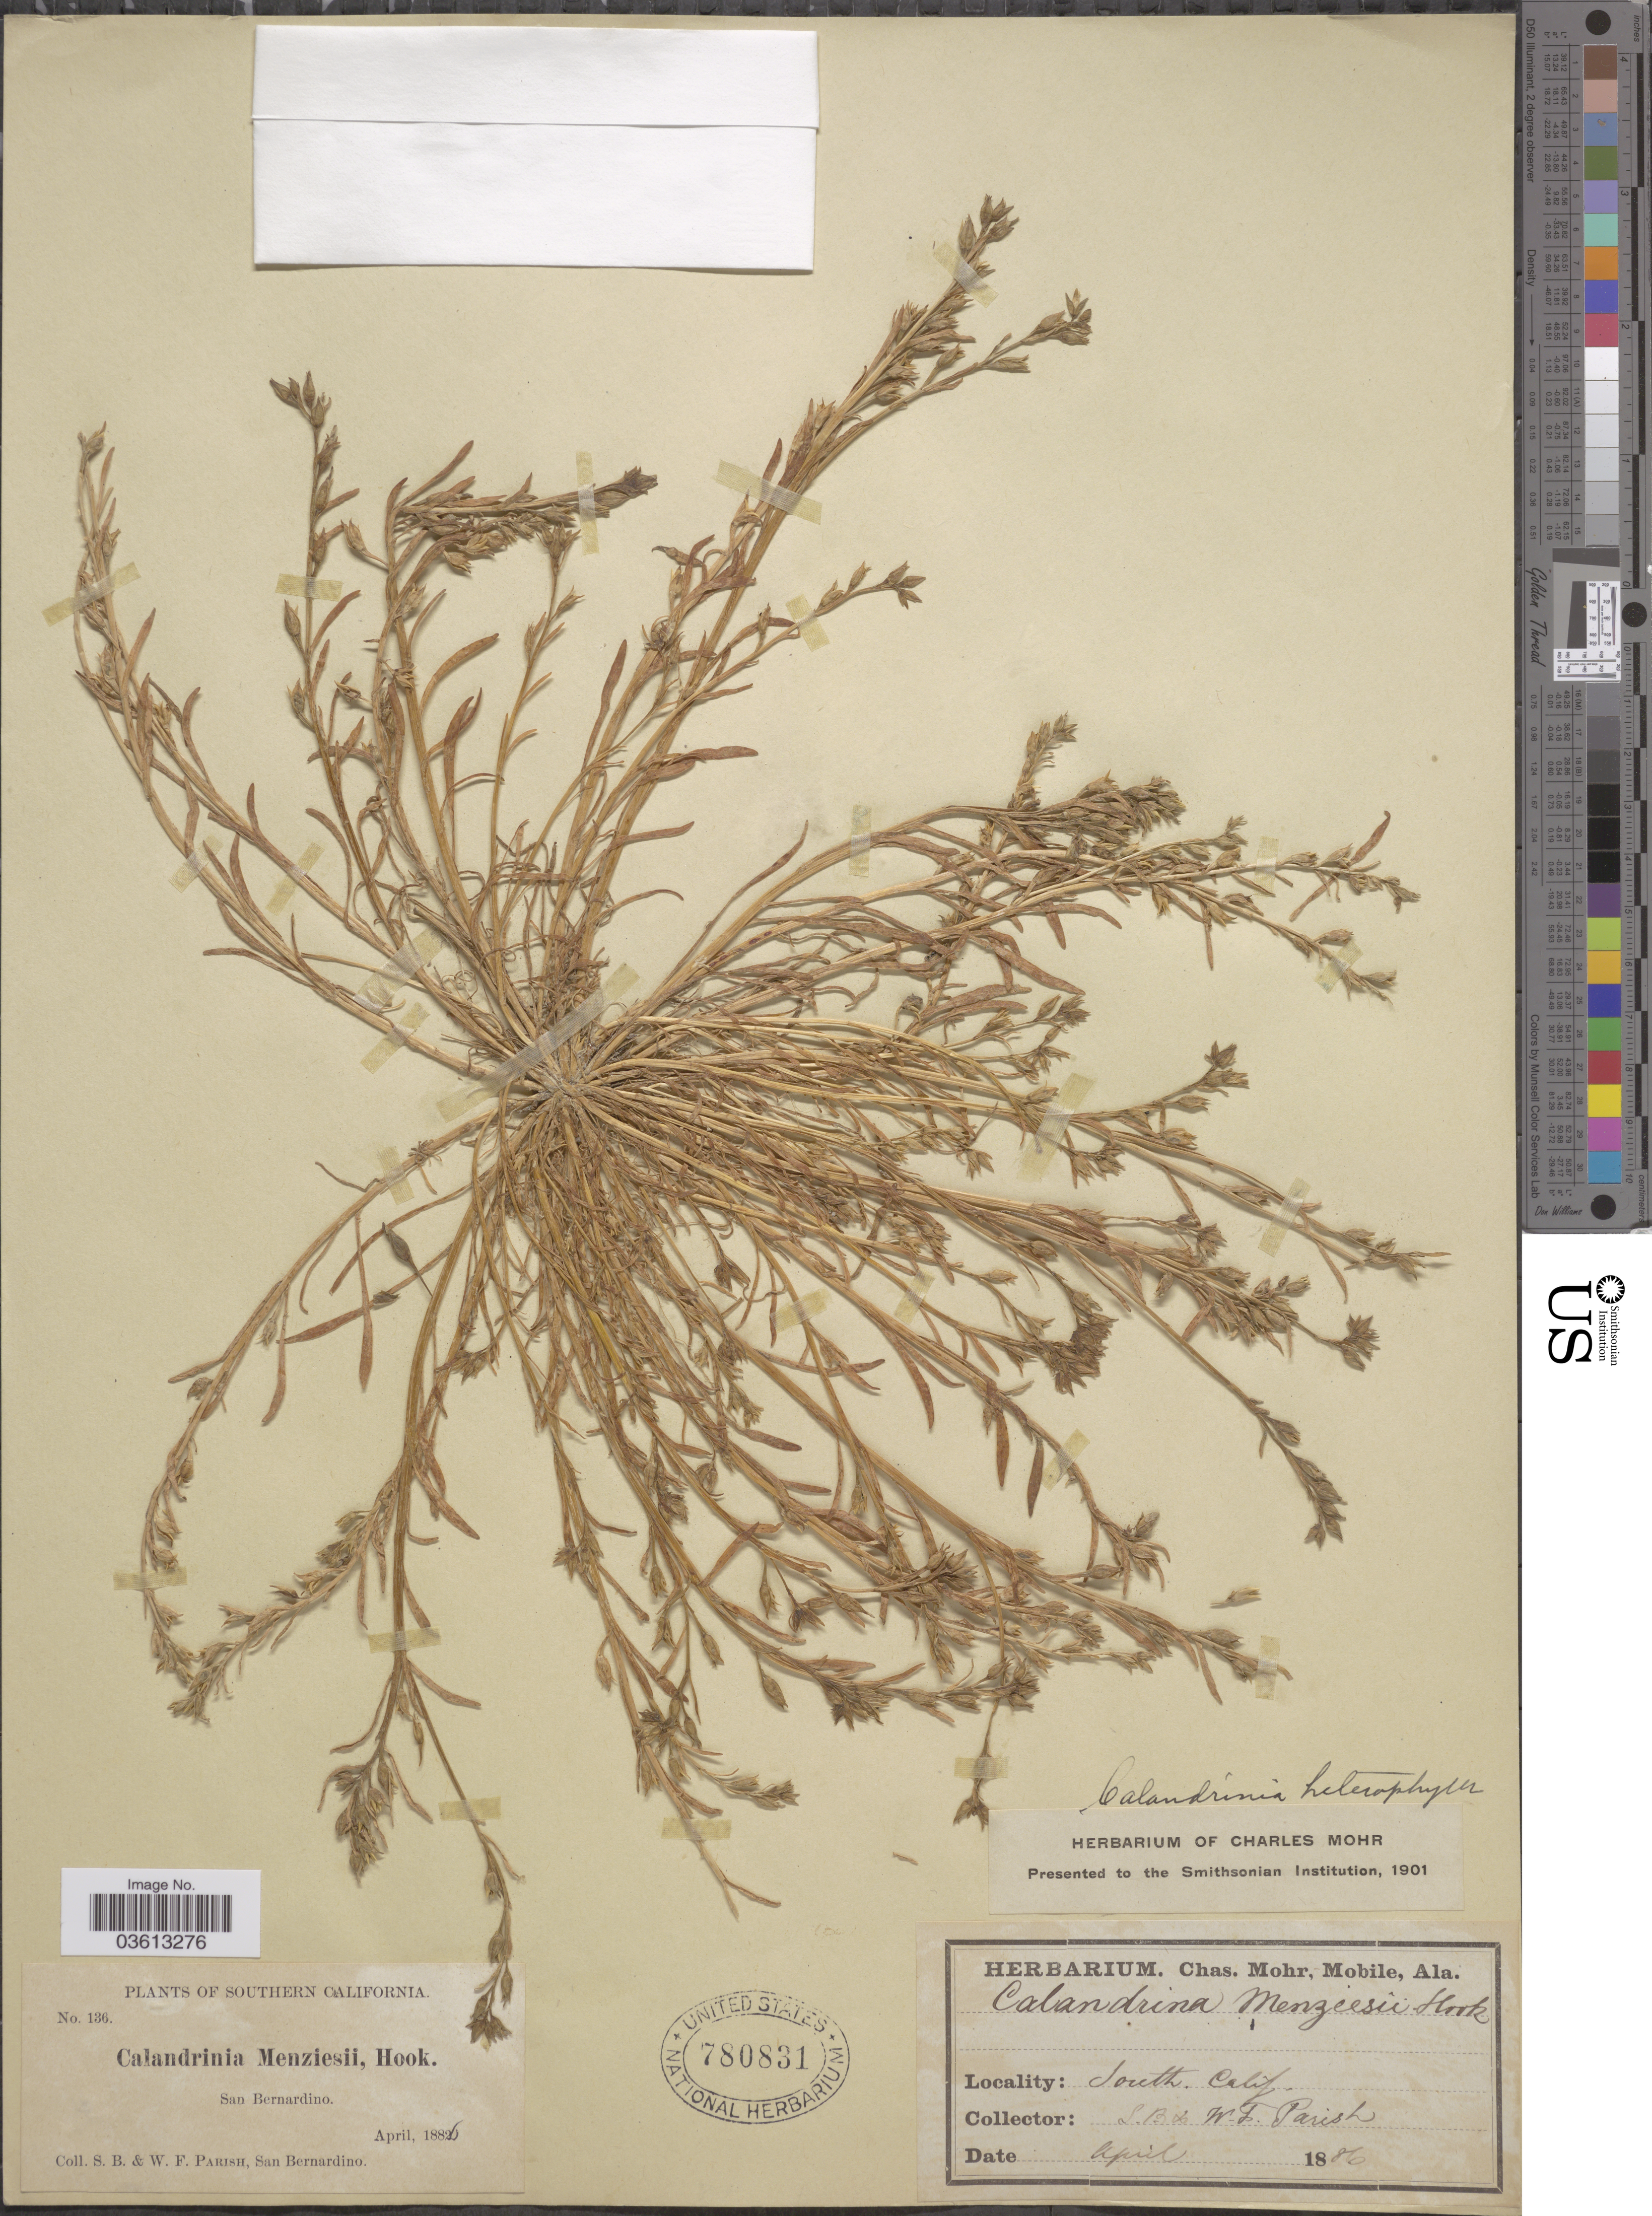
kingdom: Plantae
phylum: Tracheophyta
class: Magnoliopsida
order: Caryophyllales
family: Montiaceae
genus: Calandrinia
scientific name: Calandrinia ciliata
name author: (Ruiz & Pav.) DC.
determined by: Strong, Mark T., (BOT), Smithsonian Institution - National Museum of Natural History (UNITED STATES)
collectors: S. B. Parish & W. F. Parish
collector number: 136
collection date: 1886-04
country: United States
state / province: California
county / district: San Bernardino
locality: Southern California. San Bernardino.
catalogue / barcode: US 780831